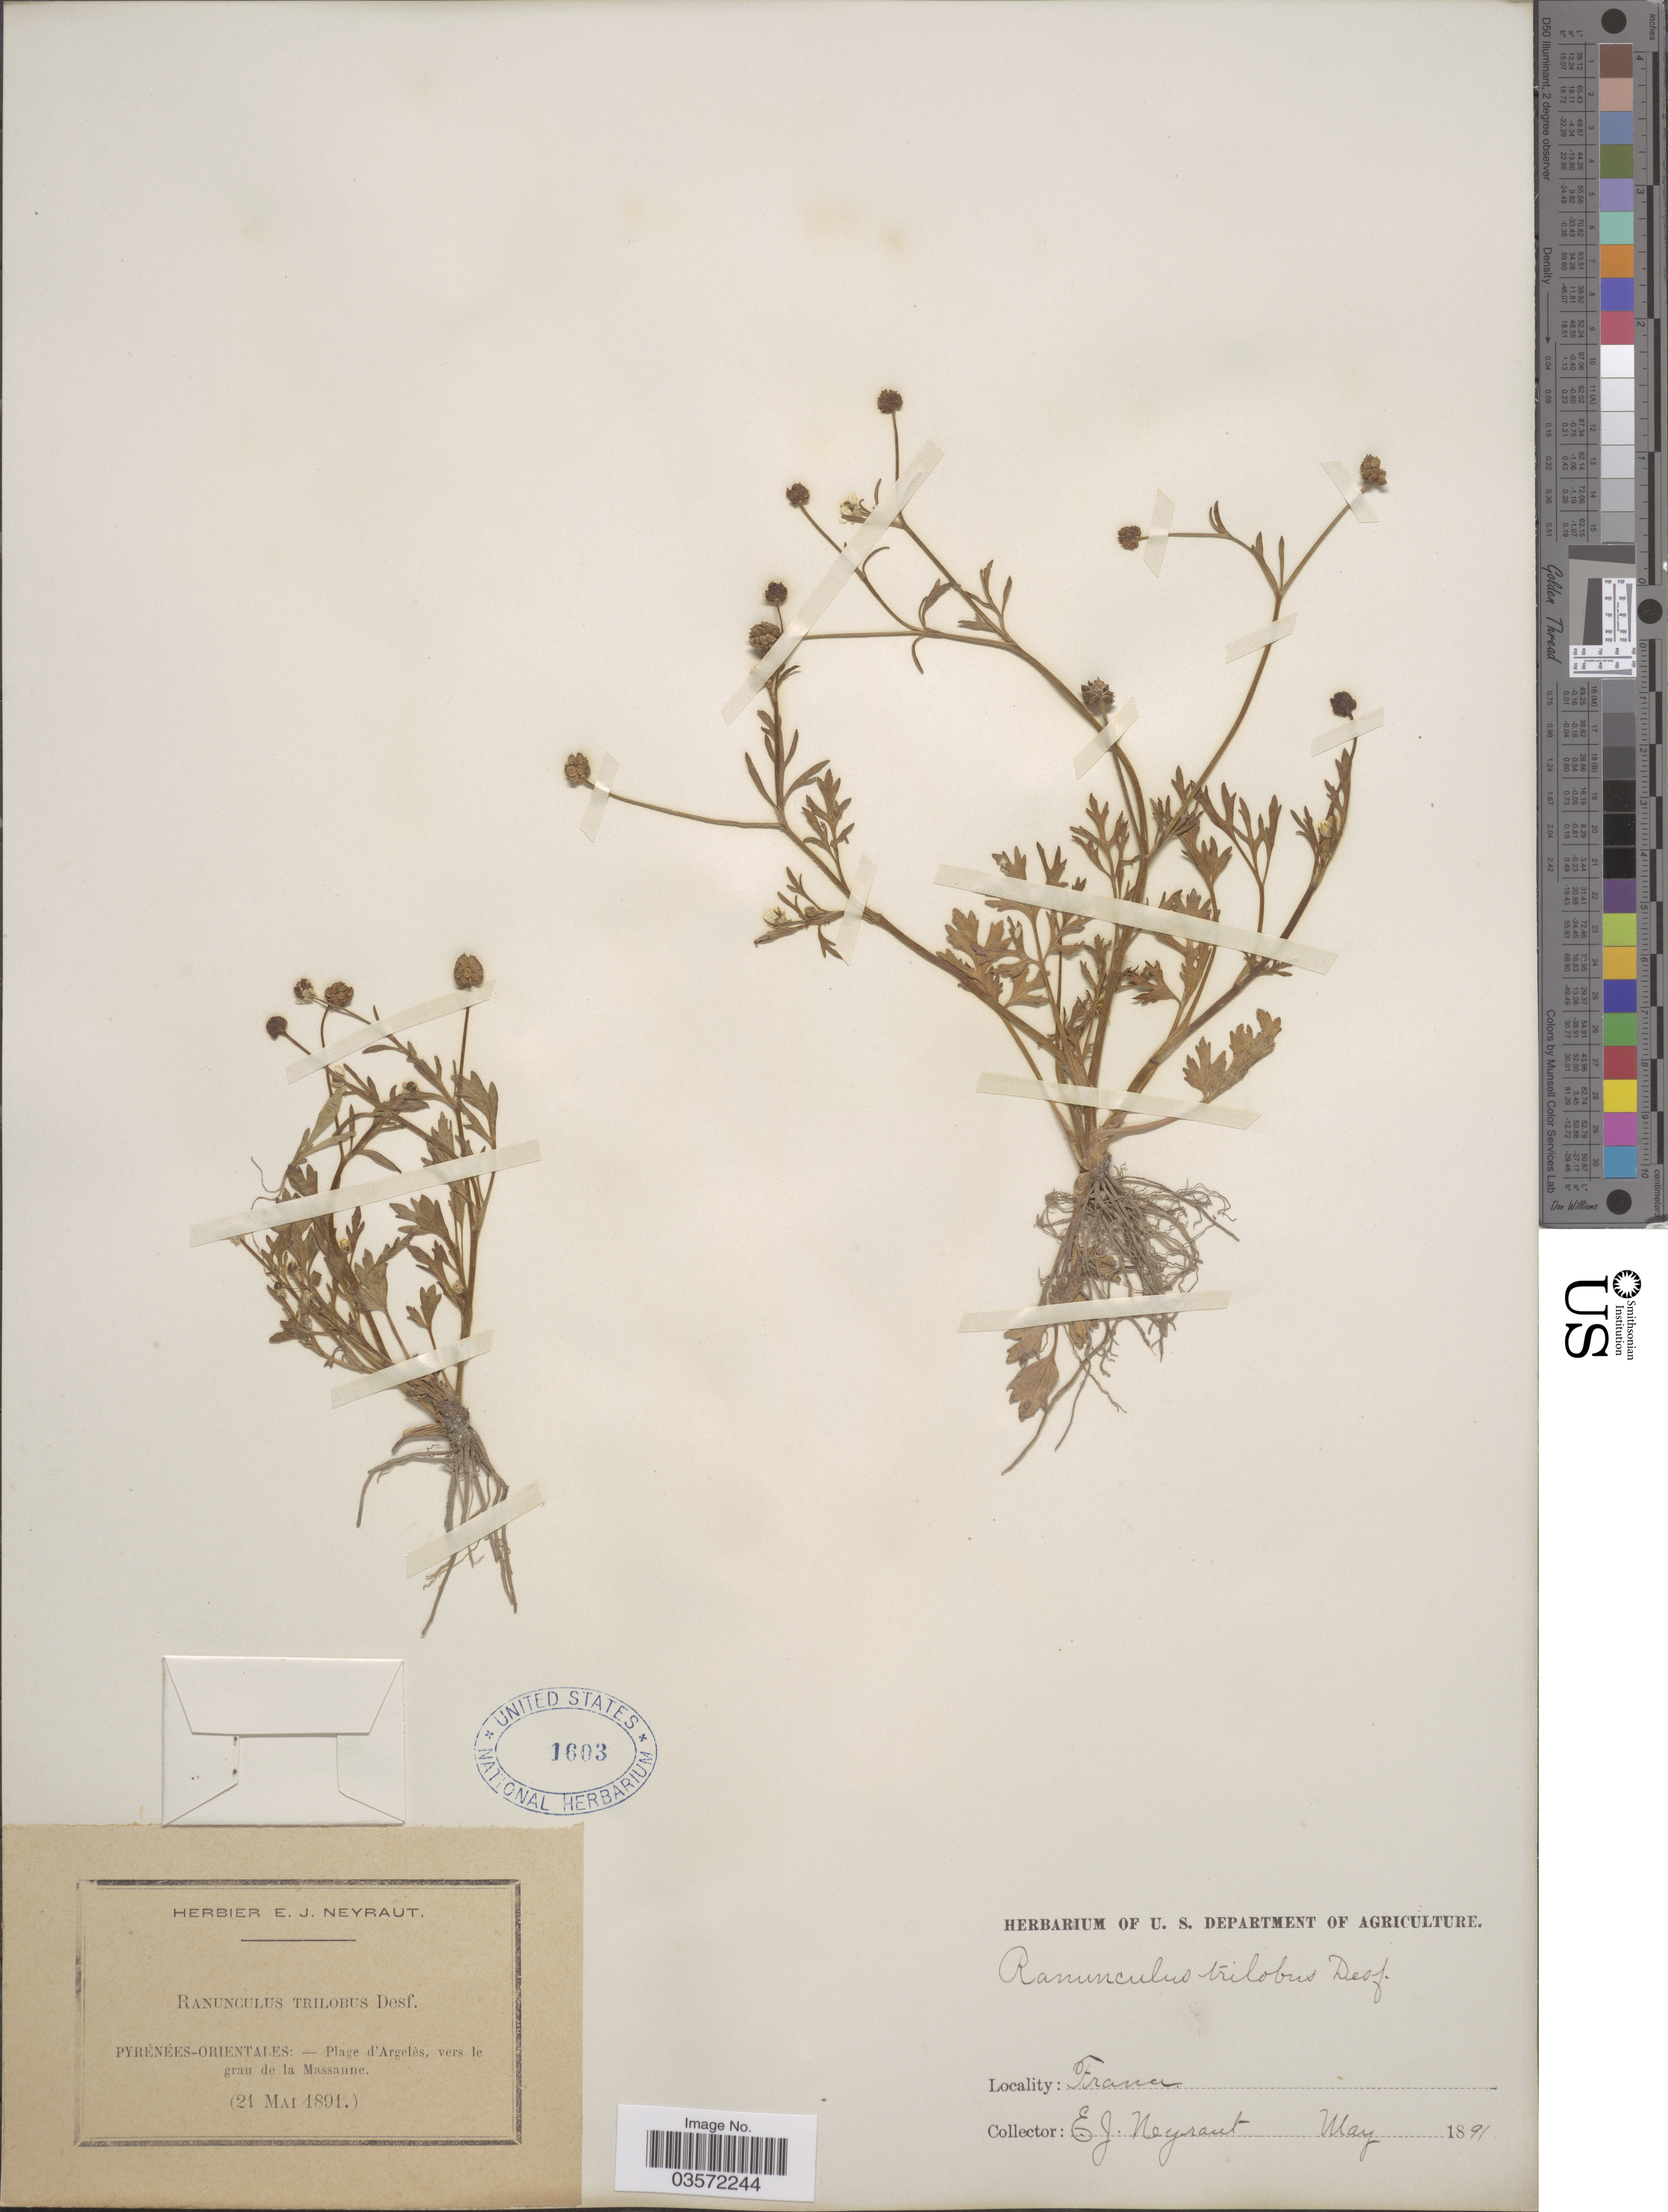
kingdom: Plantae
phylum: Tracheophyta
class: Magnoliopsida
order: Ranunculales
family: Ranunculaceae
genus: Ranunculus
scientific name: Ranunculus trilobus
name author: Desf.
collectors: E. Neyraut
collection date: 1891-05-21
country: France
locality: Pyrénées - Orientales: - Plage d'Argelés, vers le gran de la Masanne.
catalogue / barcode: US 1603